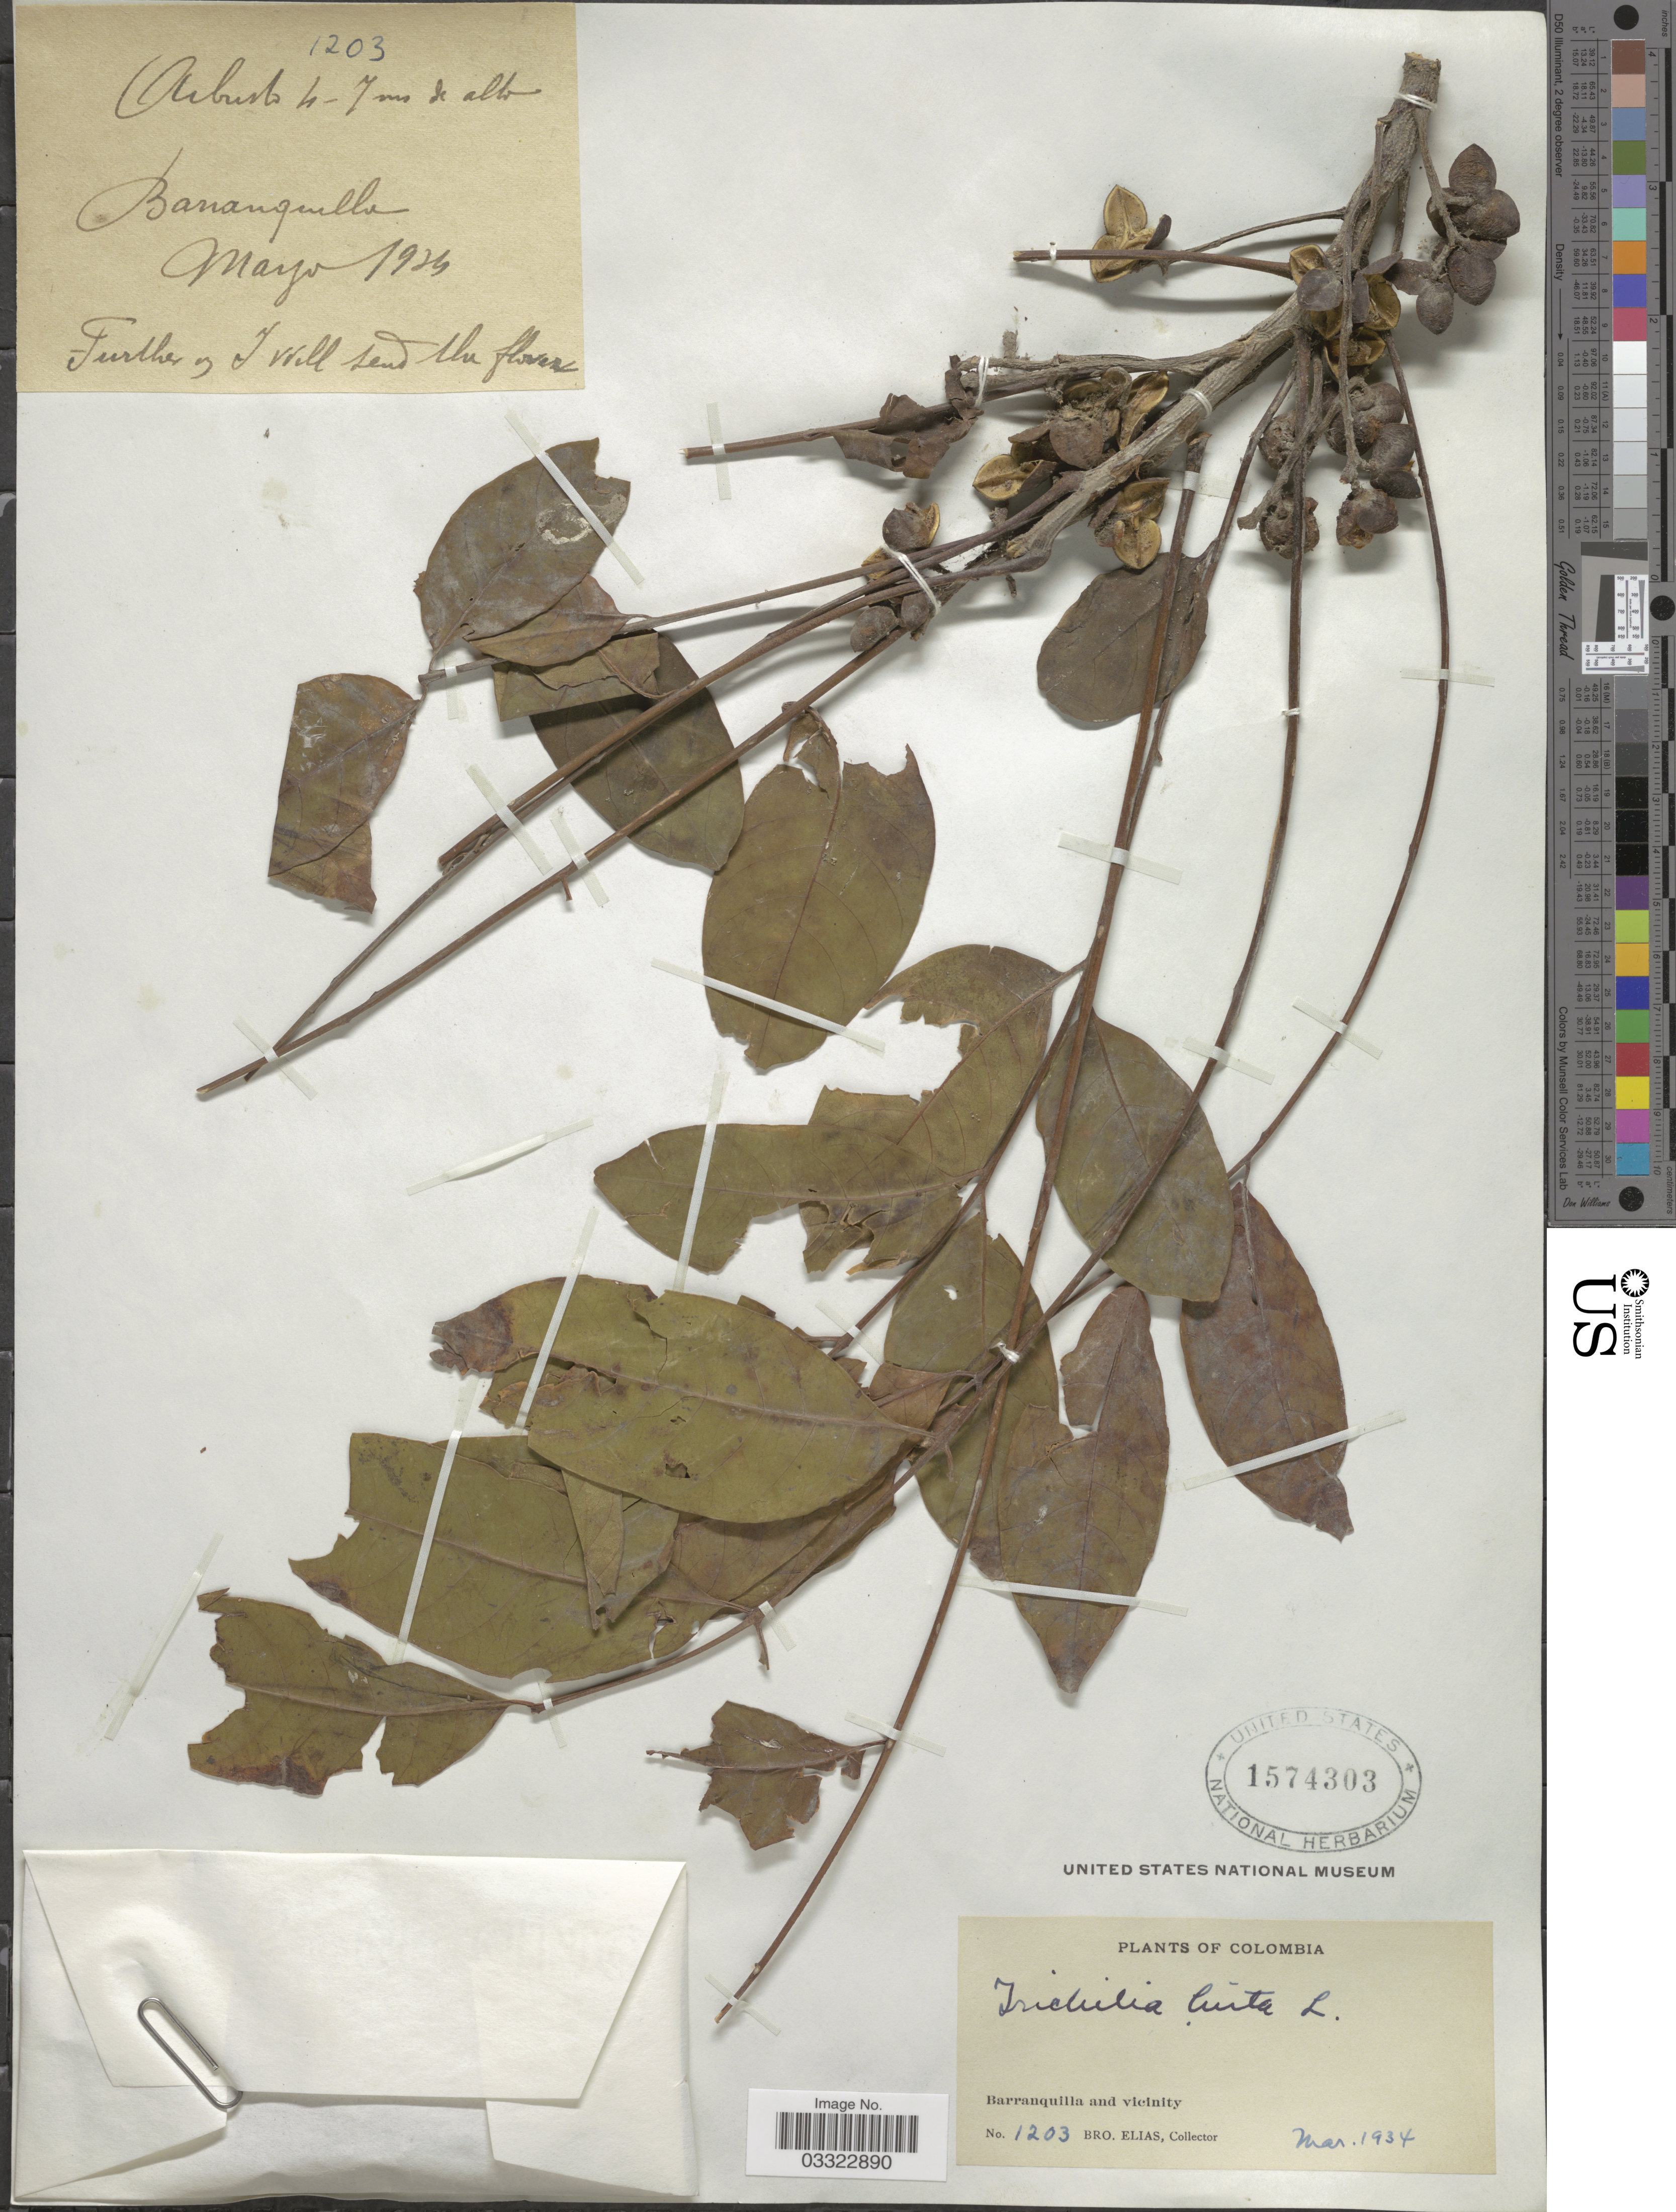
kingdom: Plantae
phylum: Tracheophyta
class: Magnoliopsida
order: Sapindales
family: Meliaceae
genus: Trichilia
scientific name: Trichilia hirta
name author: L.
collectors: Bro. Elias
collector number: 1203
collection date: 1934-03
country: Colombia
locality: Barranquilla and vicinity.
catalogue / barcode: US 1574303